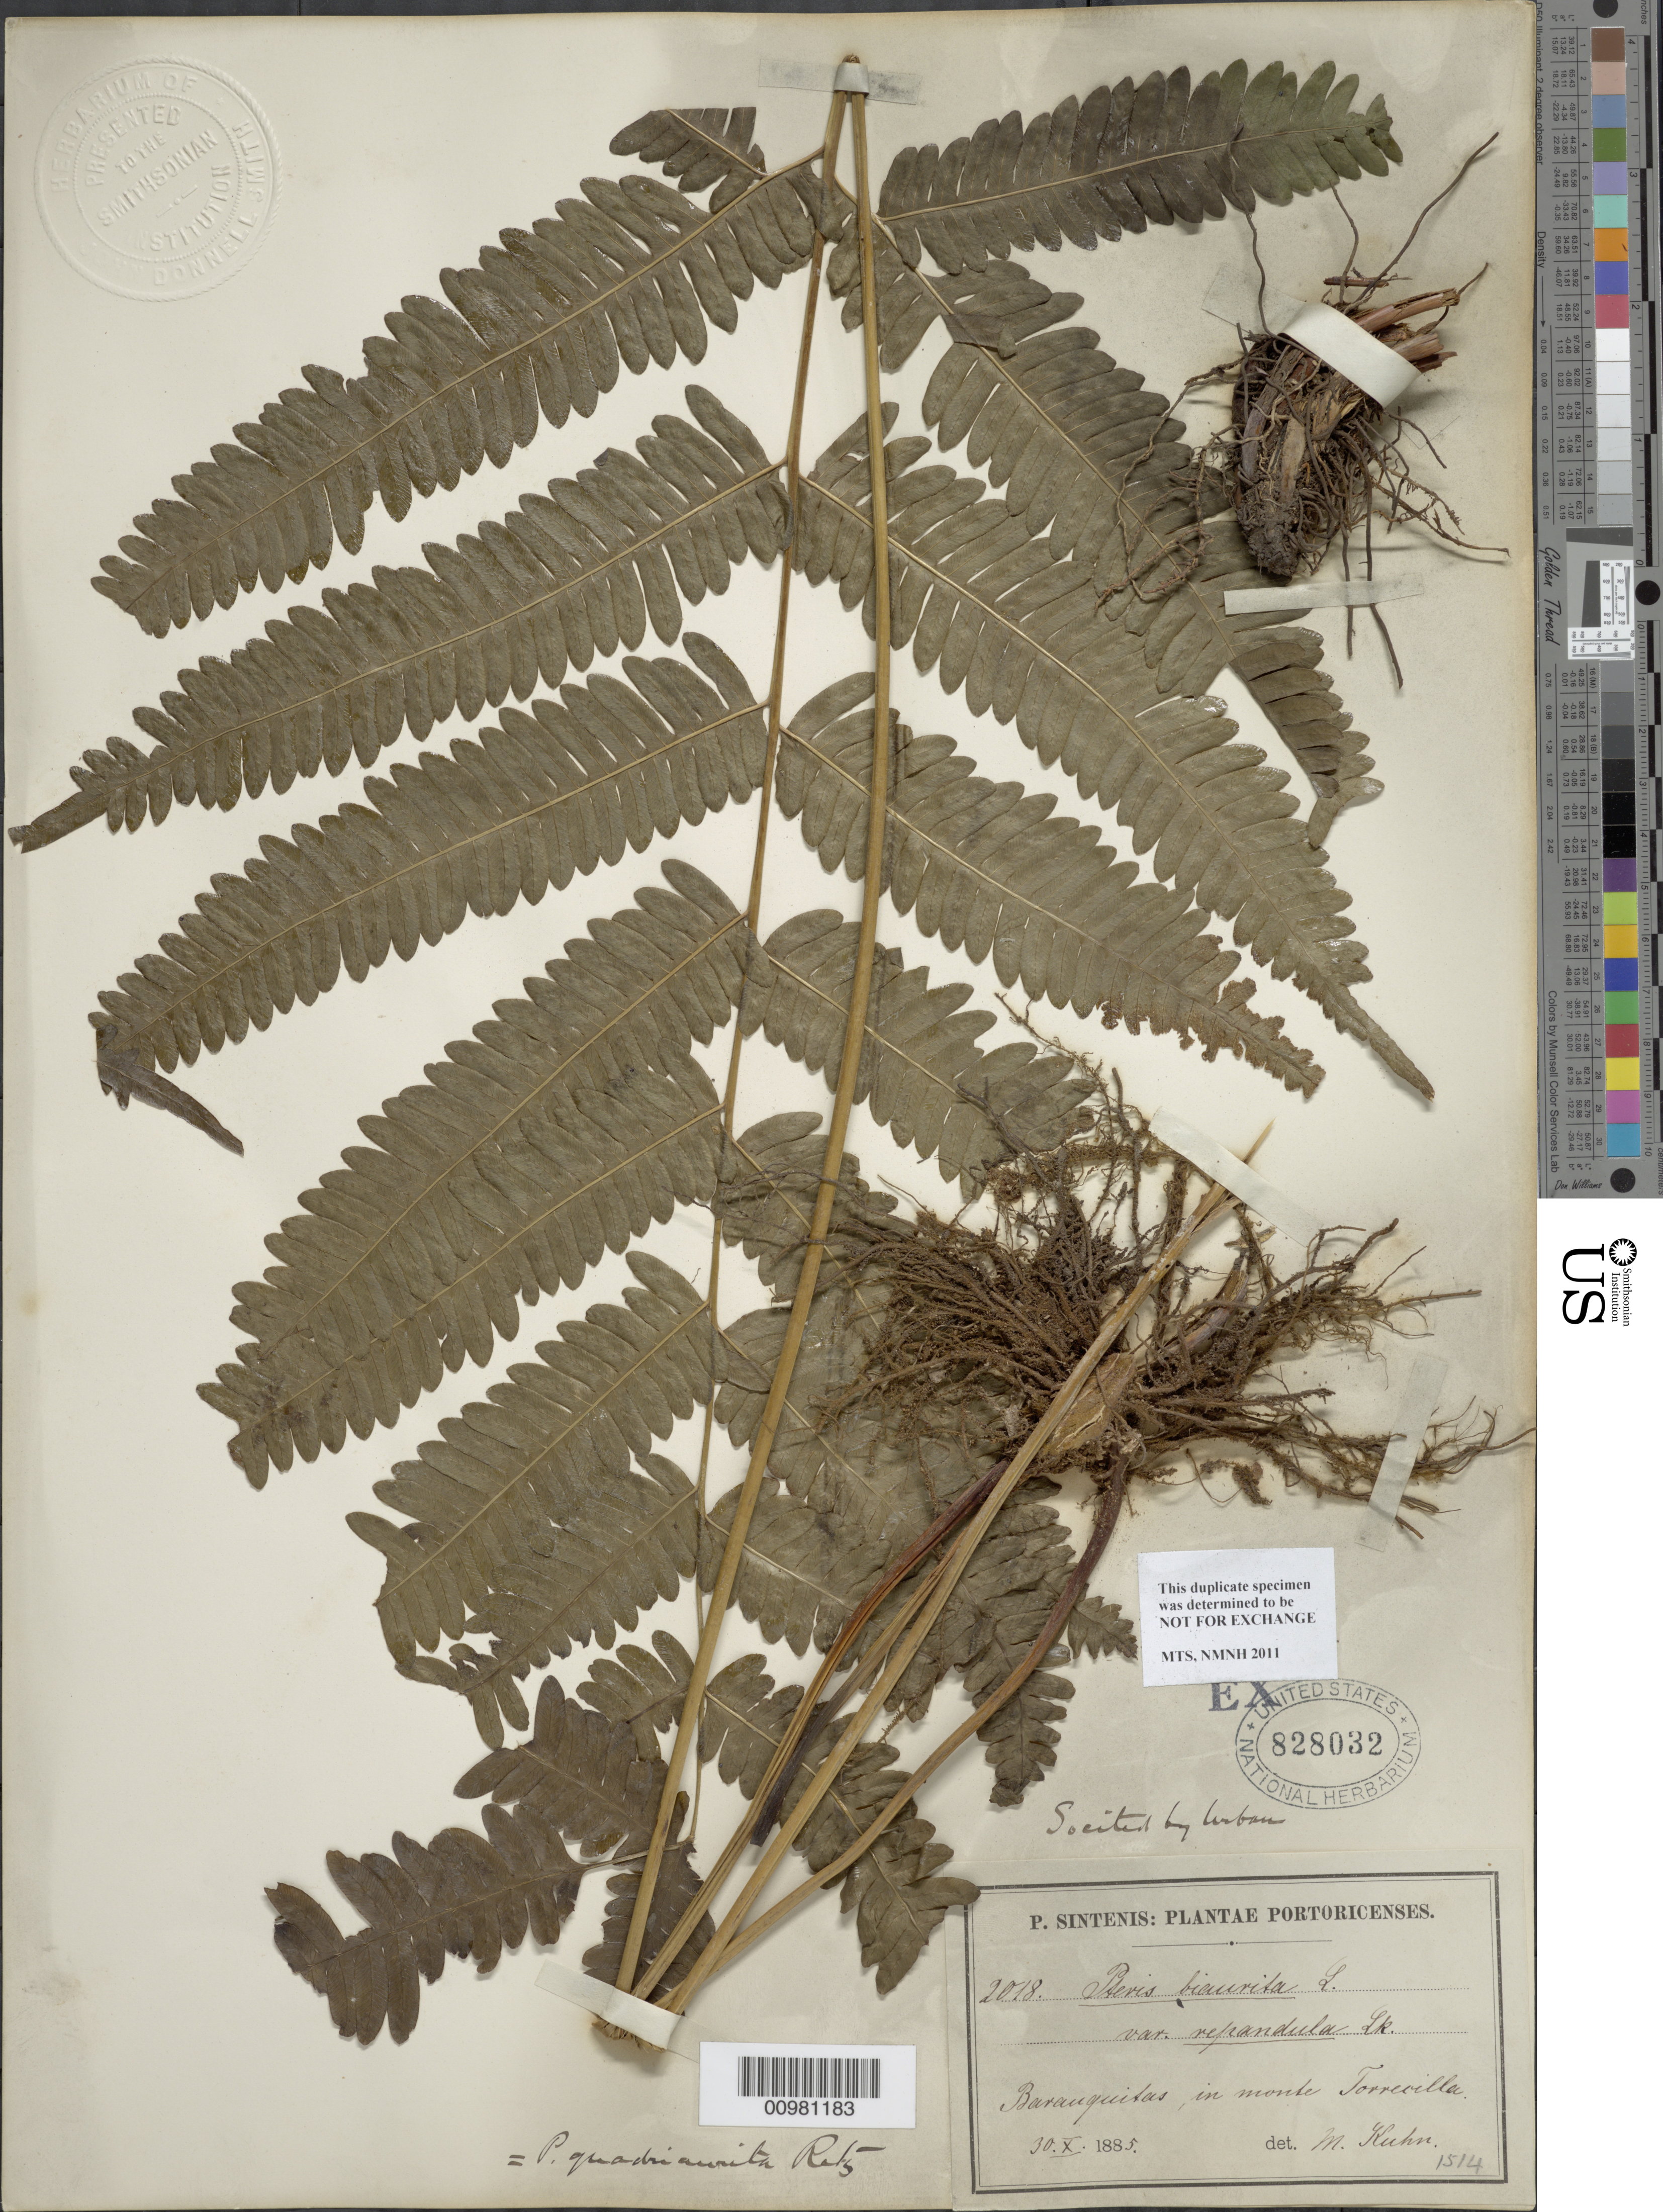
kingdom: Plantae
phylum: Tracheophyta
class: Polypodiopsida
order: Polypodiales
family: Pteridaceae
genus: Pteris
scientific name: Pteris quadriaurita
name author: Retz.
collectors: P. Sintenis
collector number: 2018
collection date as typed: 30 Oct 1885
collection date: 1885-10-30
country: Puerto Rico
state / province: Barranquitas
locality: Barranquitas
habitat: In Monte Forrecilla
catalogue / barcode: US 828032